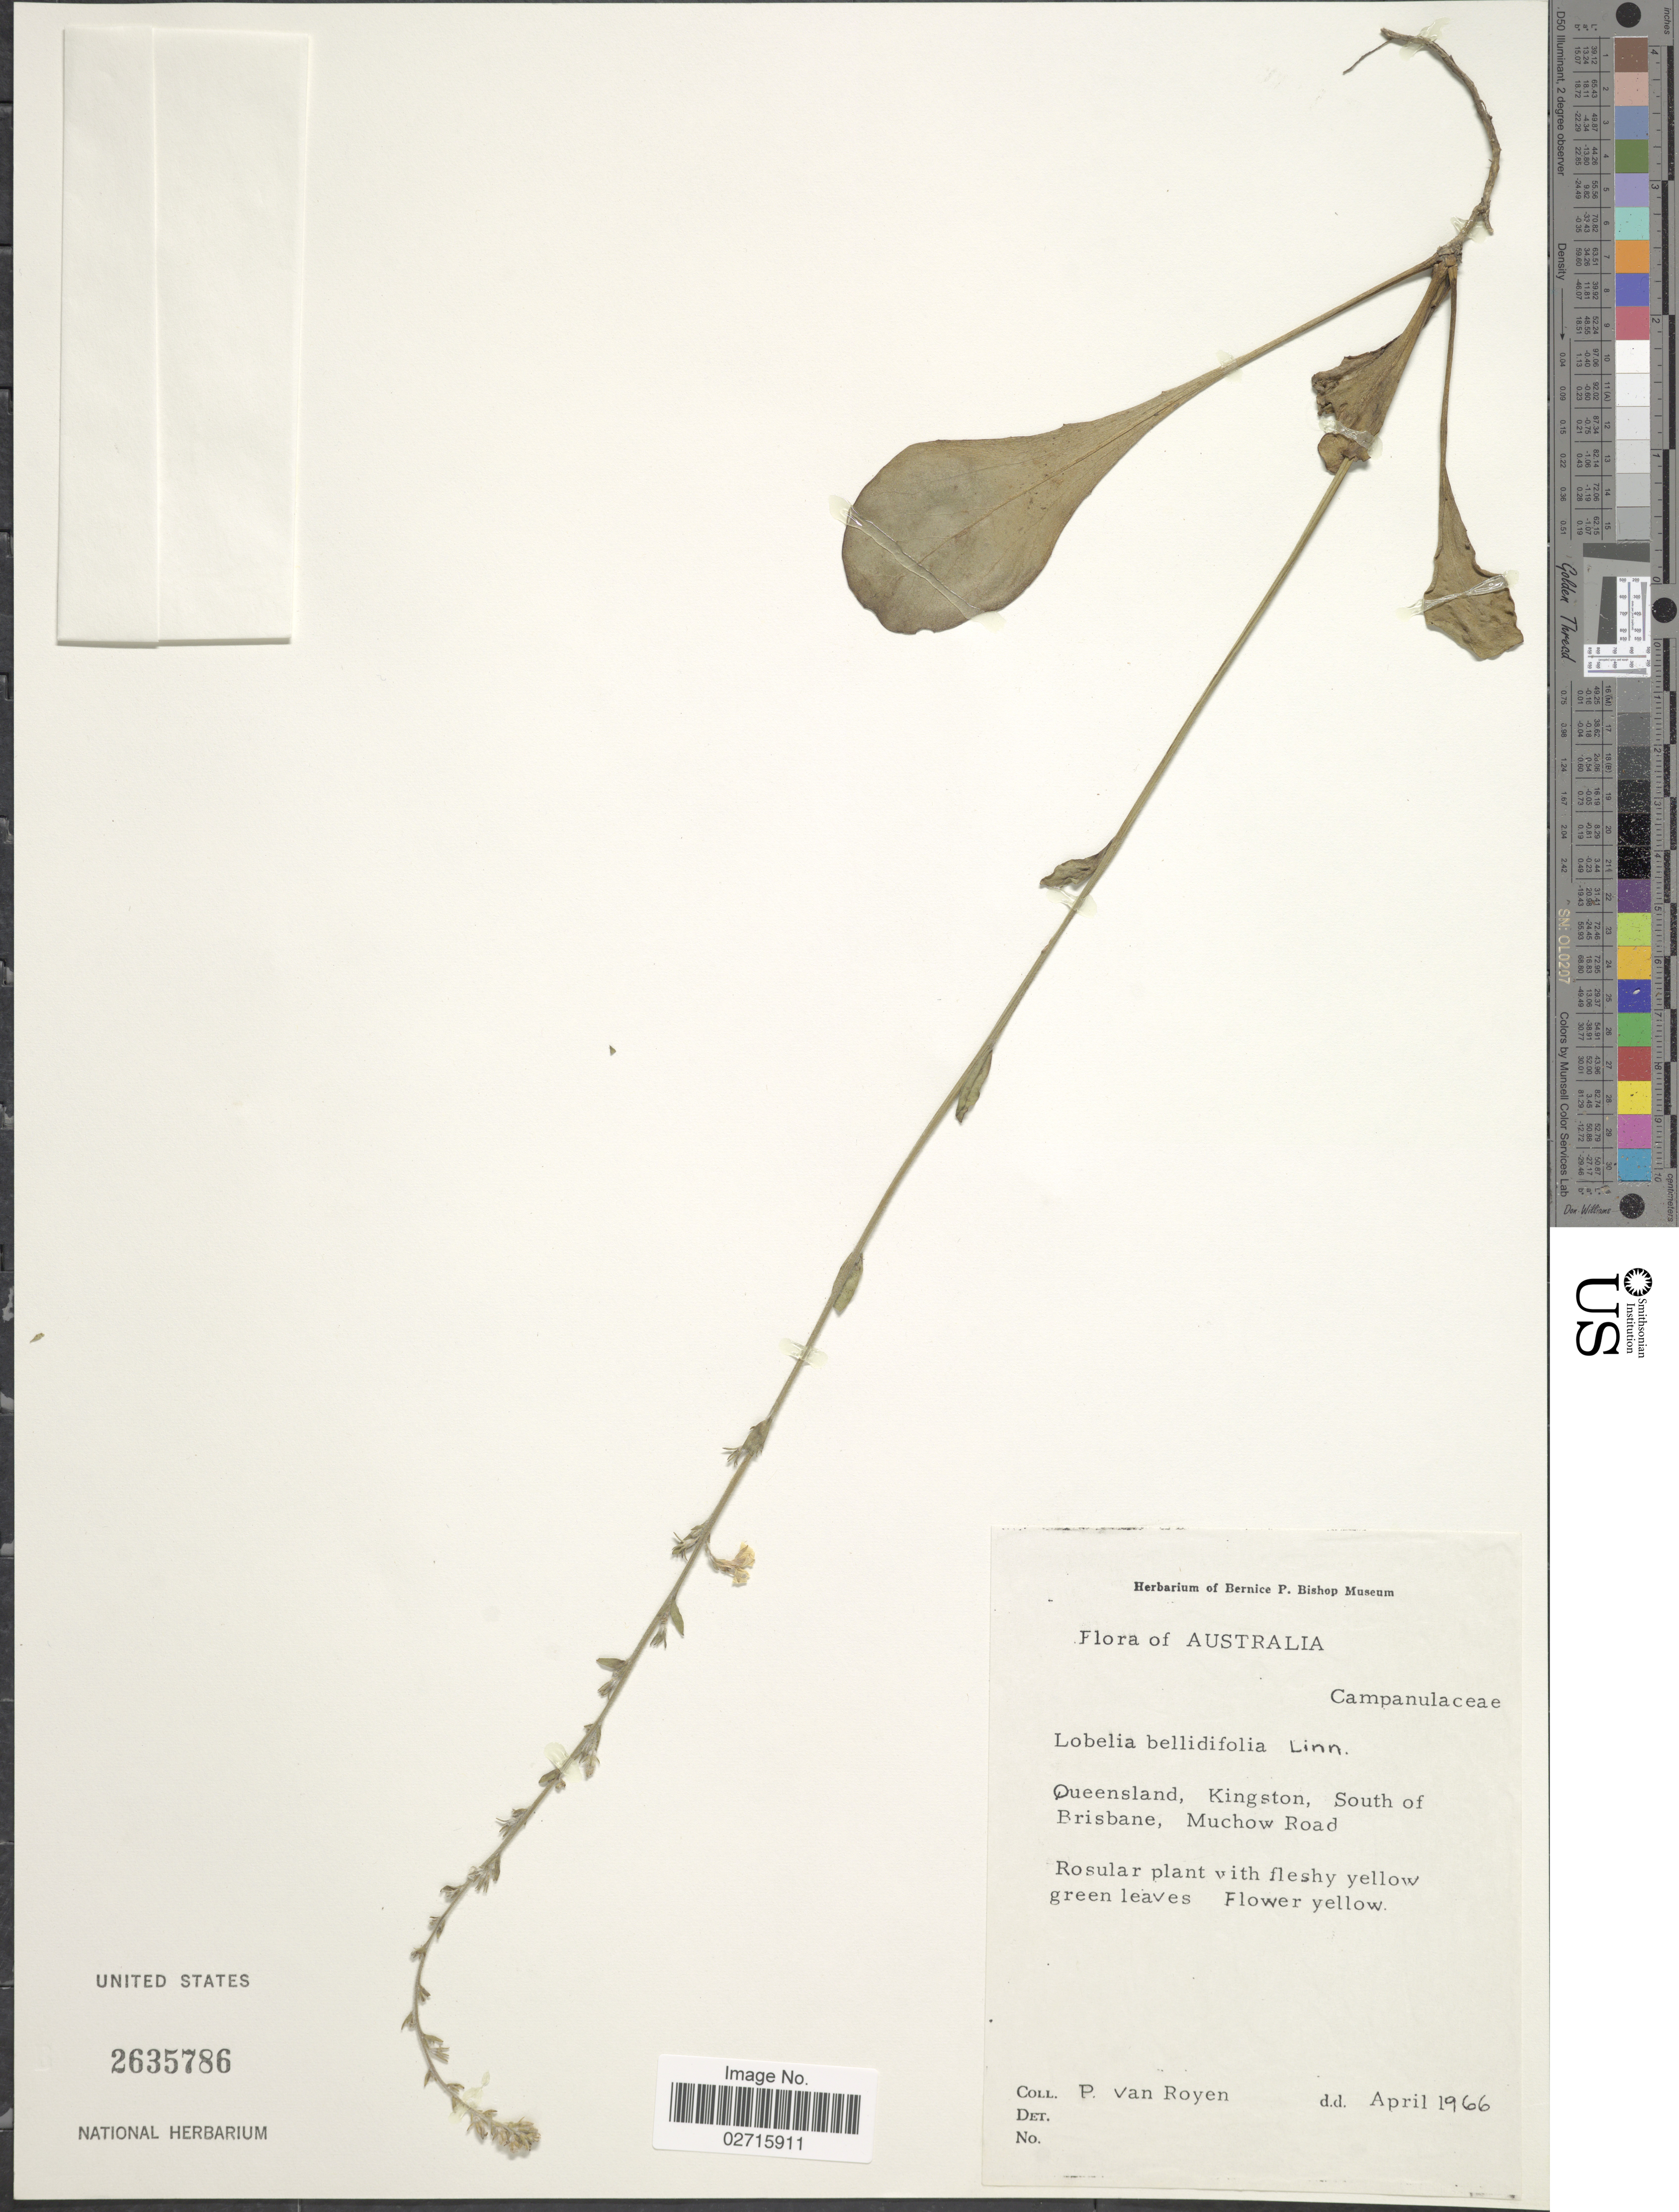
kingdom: Plantae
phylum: Tracheophyta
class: Magnoliopsida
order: Asterales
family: Campanulaceae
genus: Lobelia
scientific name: Lobelia bellidifolia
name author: L. f.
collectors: P. van Royen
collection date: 1966-04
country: Australia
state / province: Queensland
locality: Kingston, South of Brisbane, Muchow Road.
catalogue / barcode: US 2635786